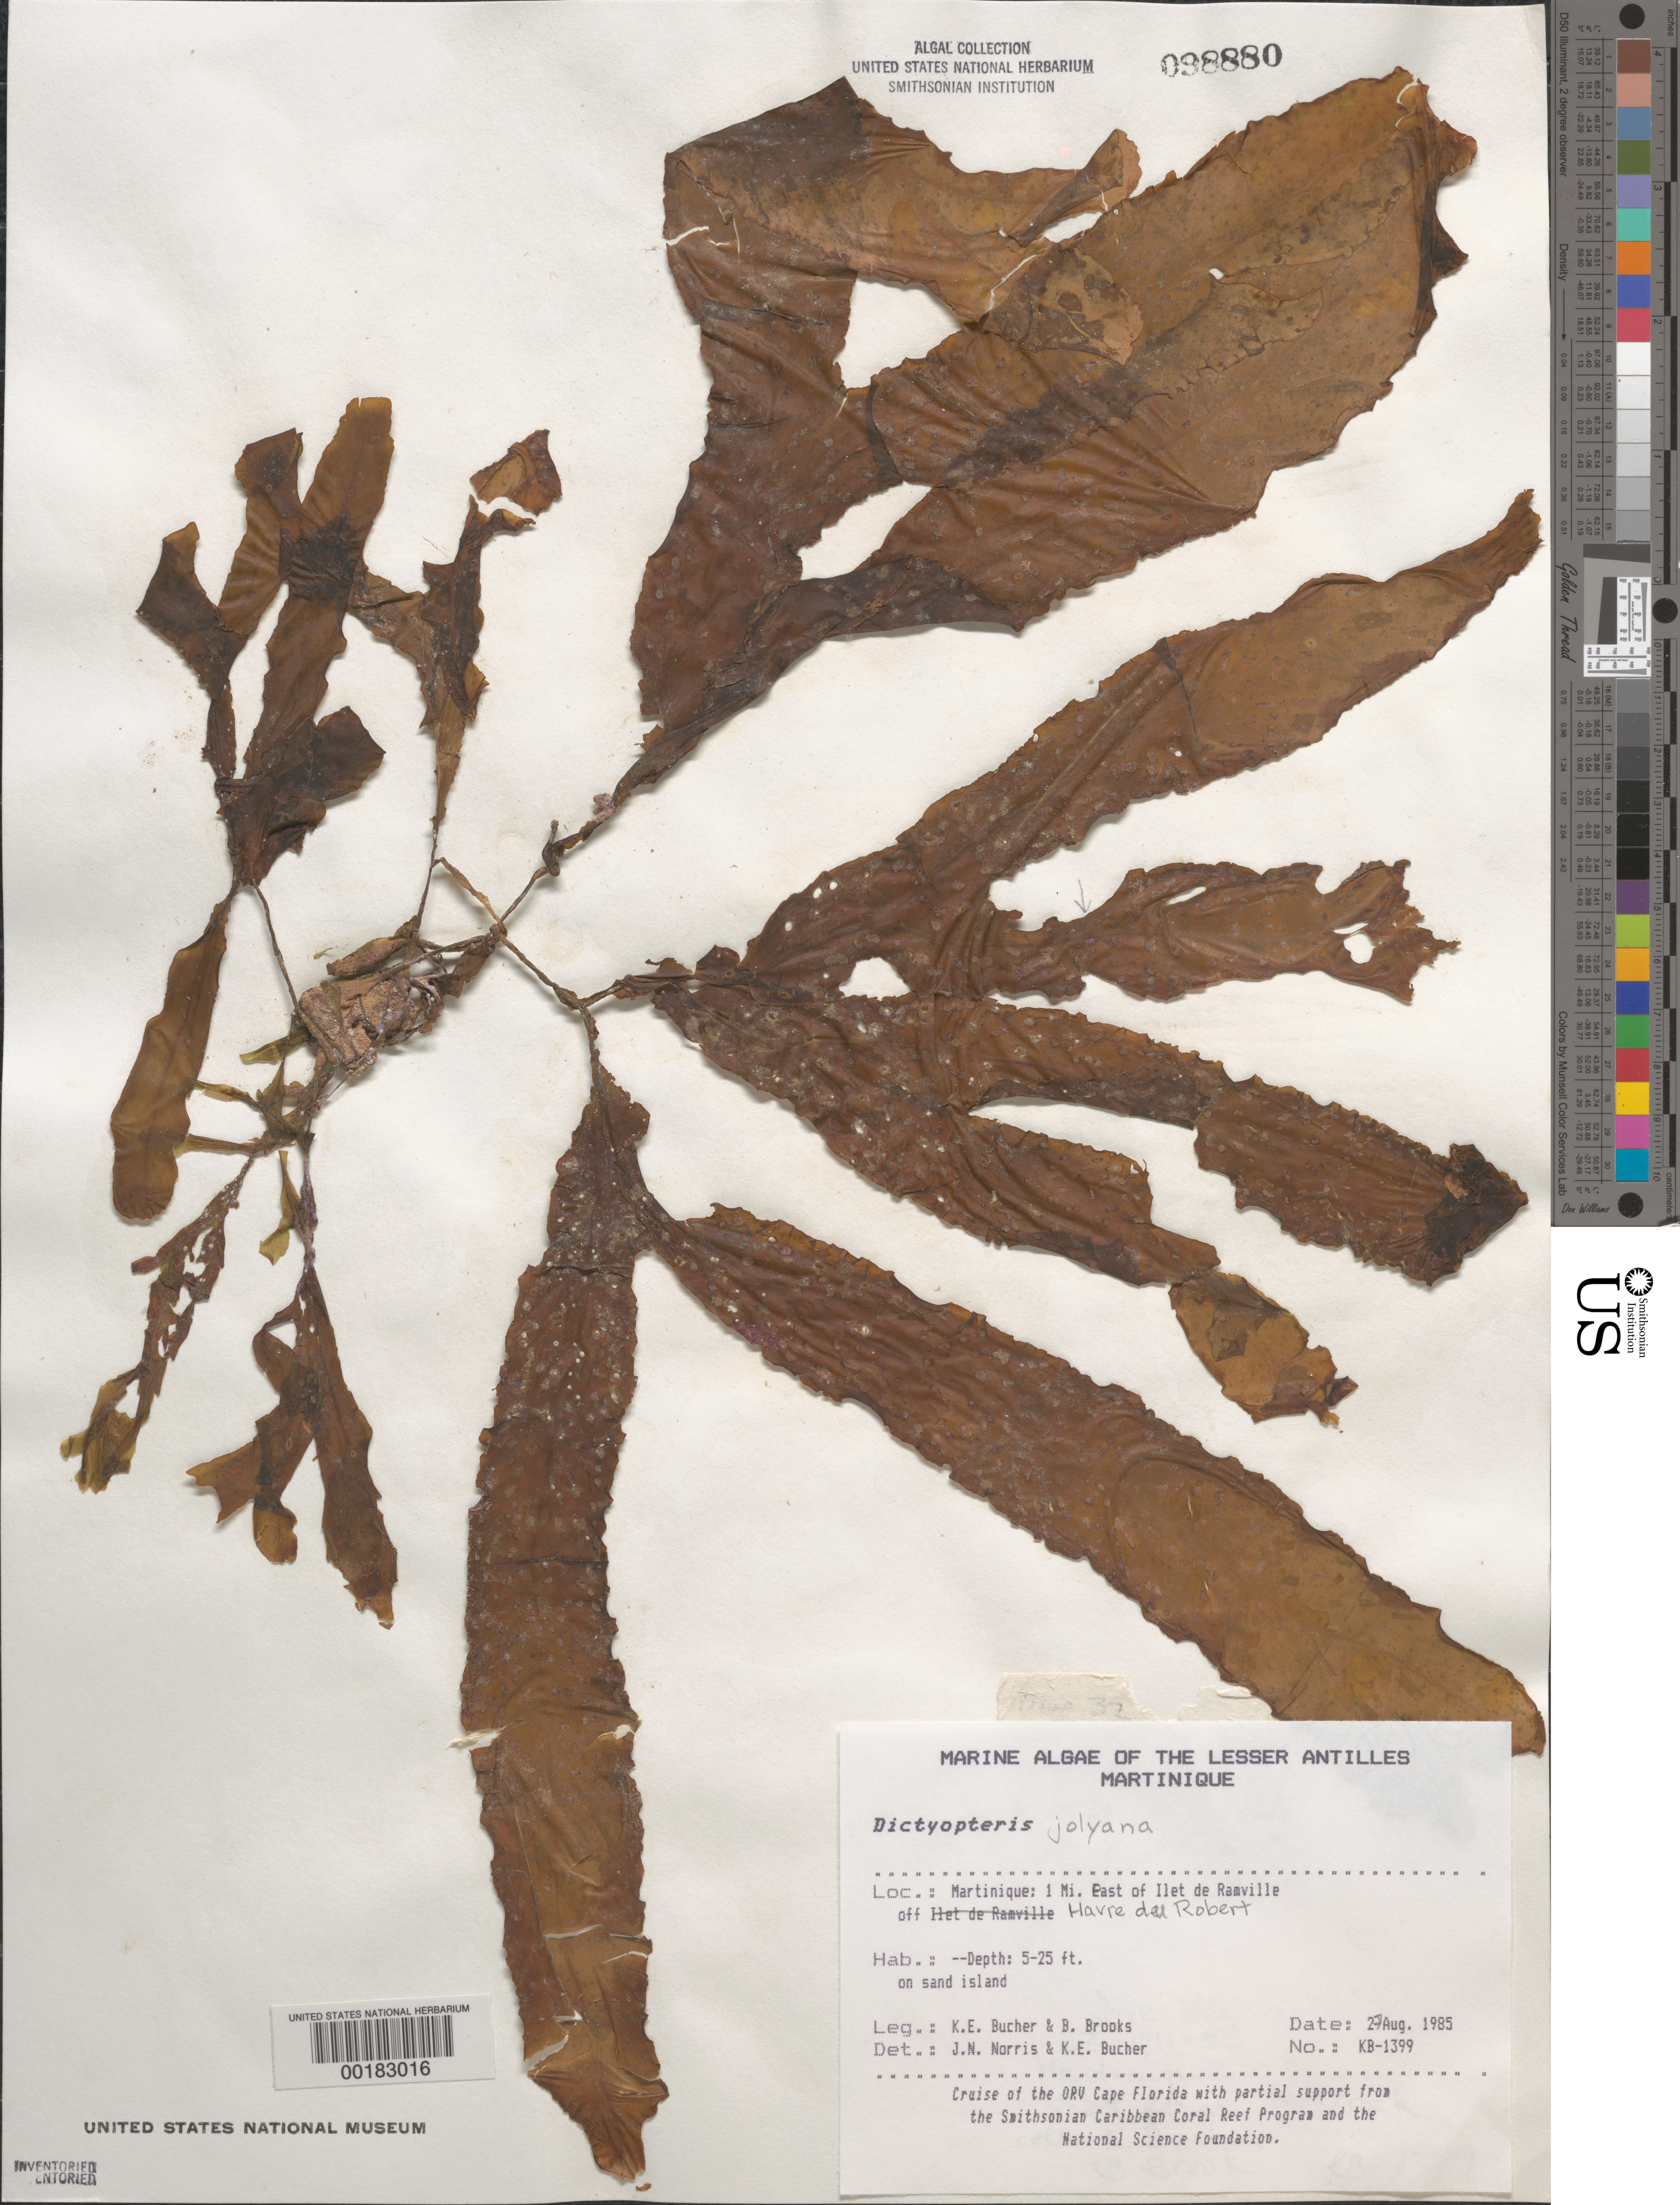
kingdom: Chromista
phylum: Ochrophyta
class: Phaeophyceae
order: Dictyotales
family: Dictyotaceae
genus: Dictyopteris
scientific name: Dictyopteris jolyana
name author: E.C. Oliveira & R.P. Furtado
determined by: Norris, J. N.; Bucher, K. E.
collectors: K. E. Bucher & B. Brooks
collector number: Kb-1399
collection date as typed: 27 Aug 1985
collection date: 1985-08-27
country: Martinique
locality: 1 mile east of Ilet de Ramville, off Havre du Robert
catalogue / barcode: US 98880